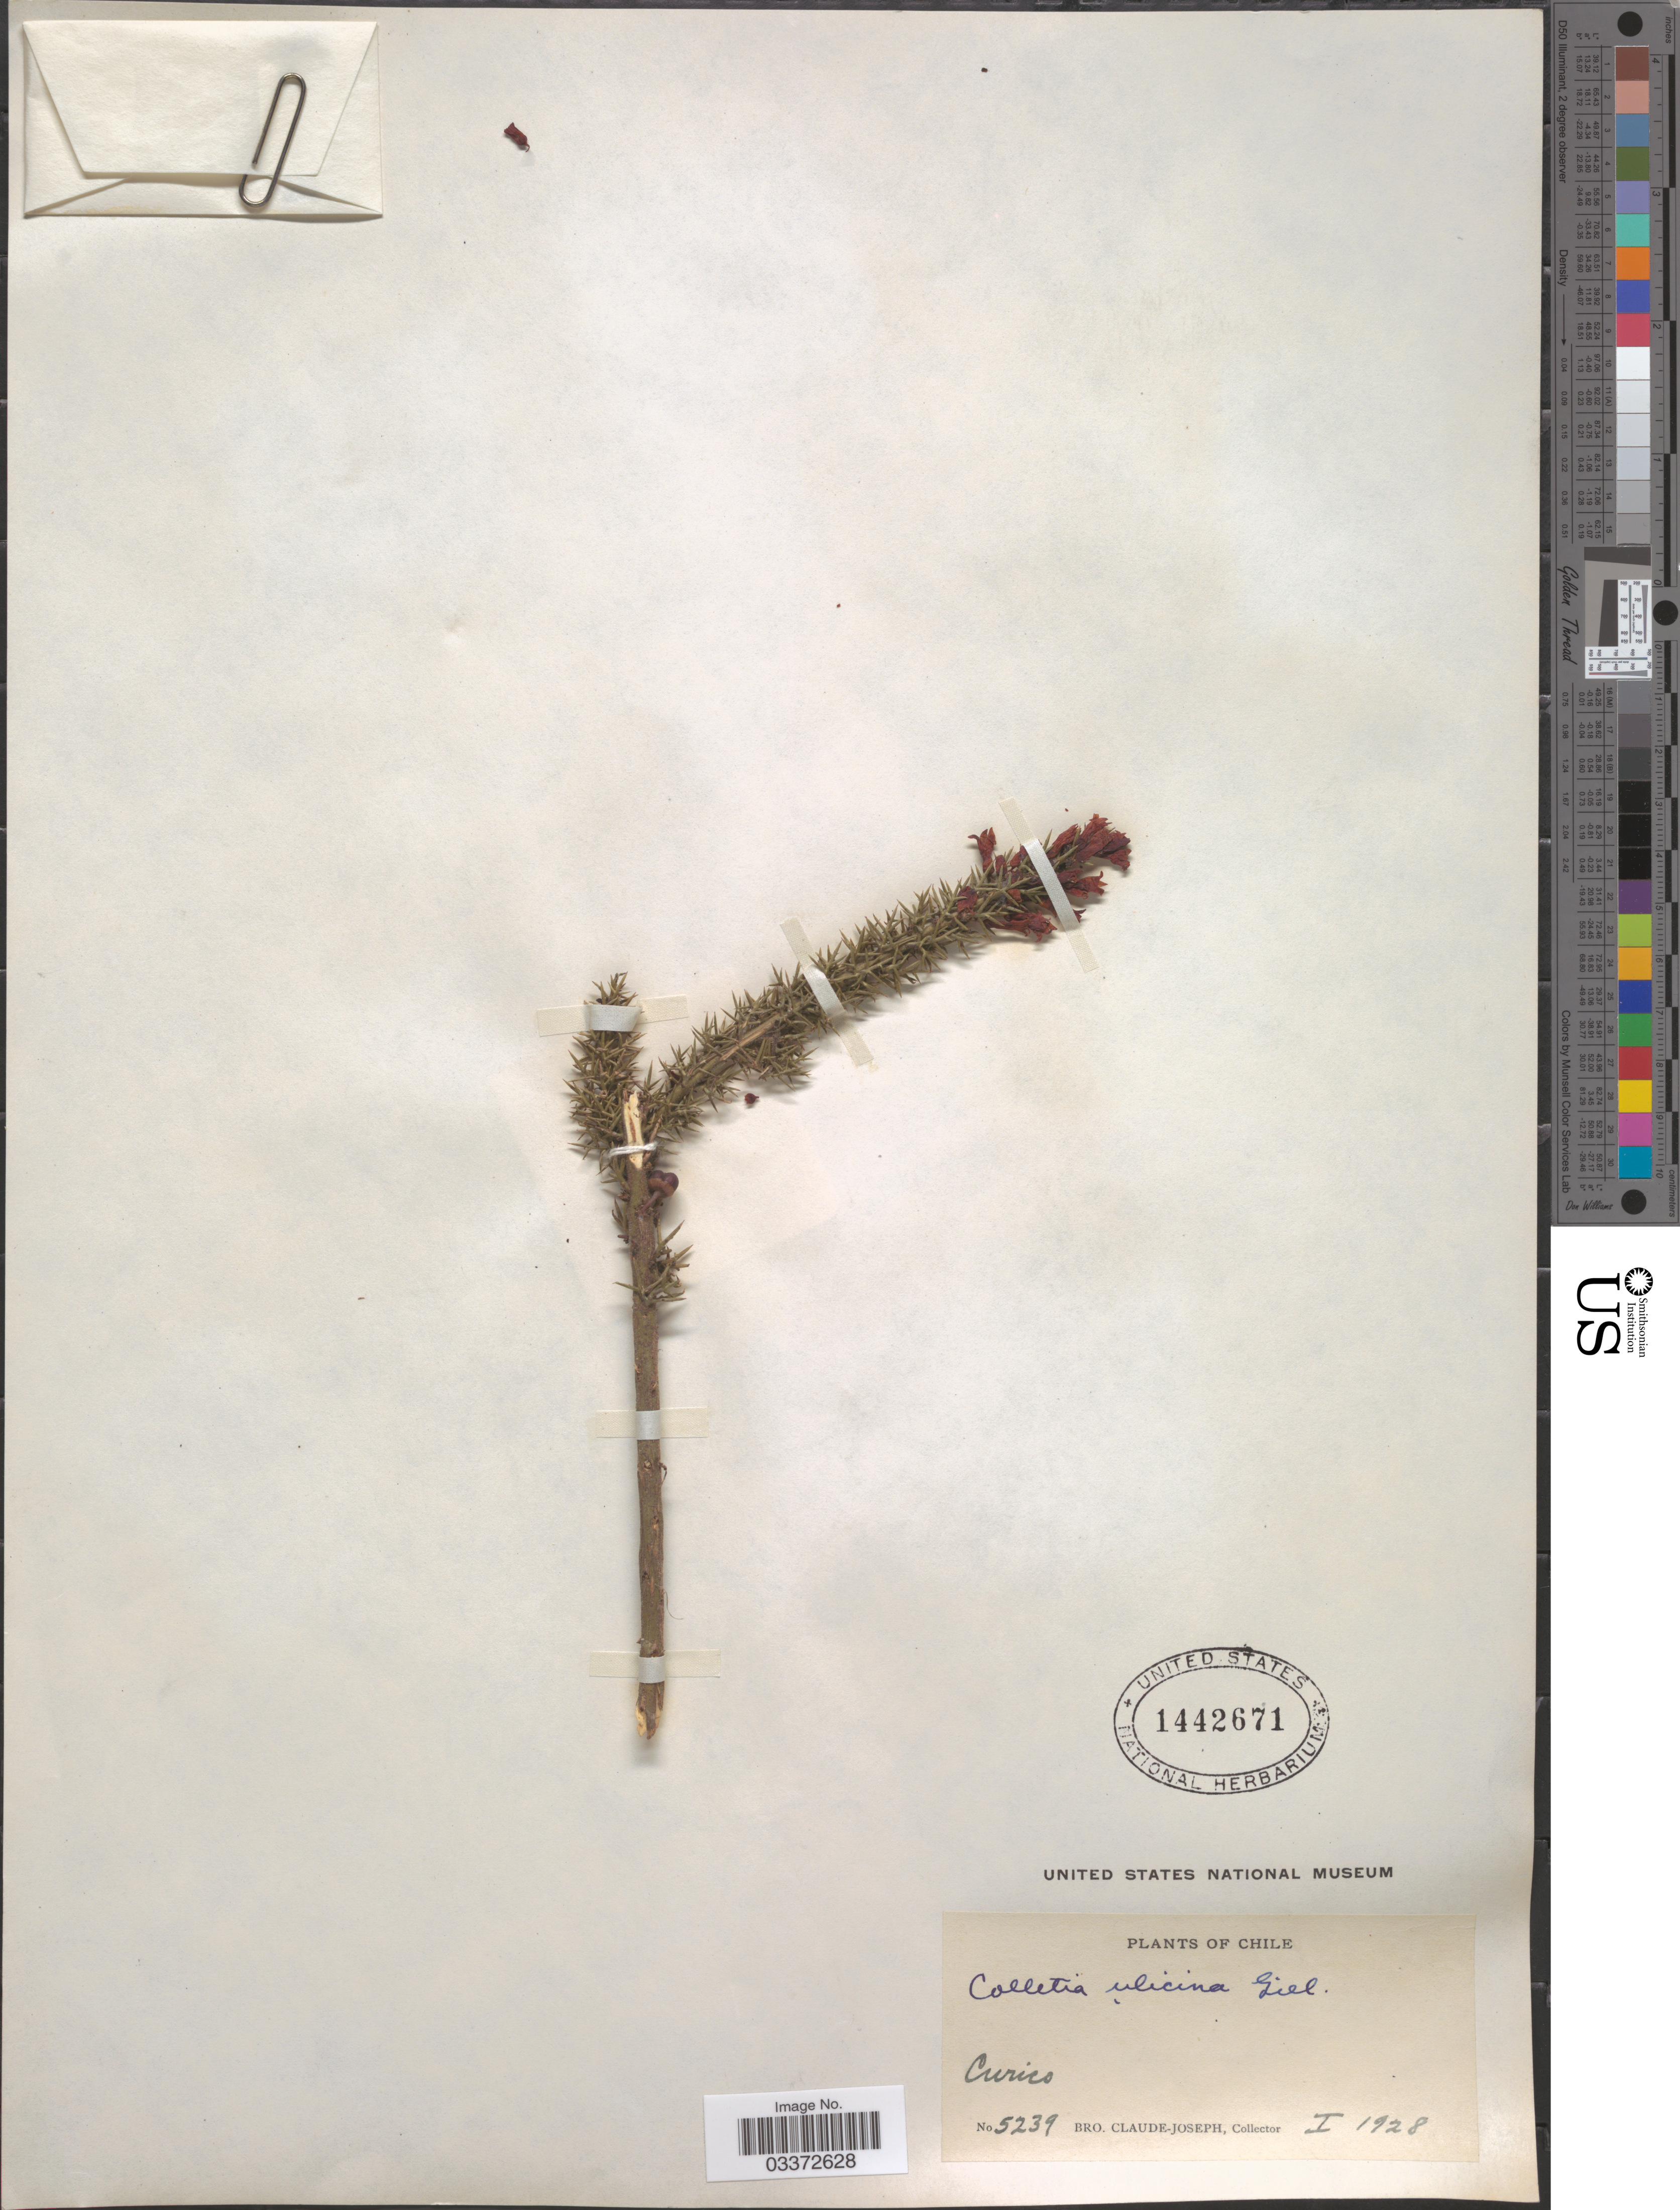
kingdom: Plantae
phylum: Tracheophyta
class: Magnoliopsida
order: Rosales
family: Rhamnaceae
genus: Colletia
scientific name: Colletia ulicina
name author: Gillies & Hook.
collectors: Bro. Claude-Joseph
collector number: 5239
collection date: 1928-01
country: Chile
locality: Curico.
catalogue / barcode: US 1442671